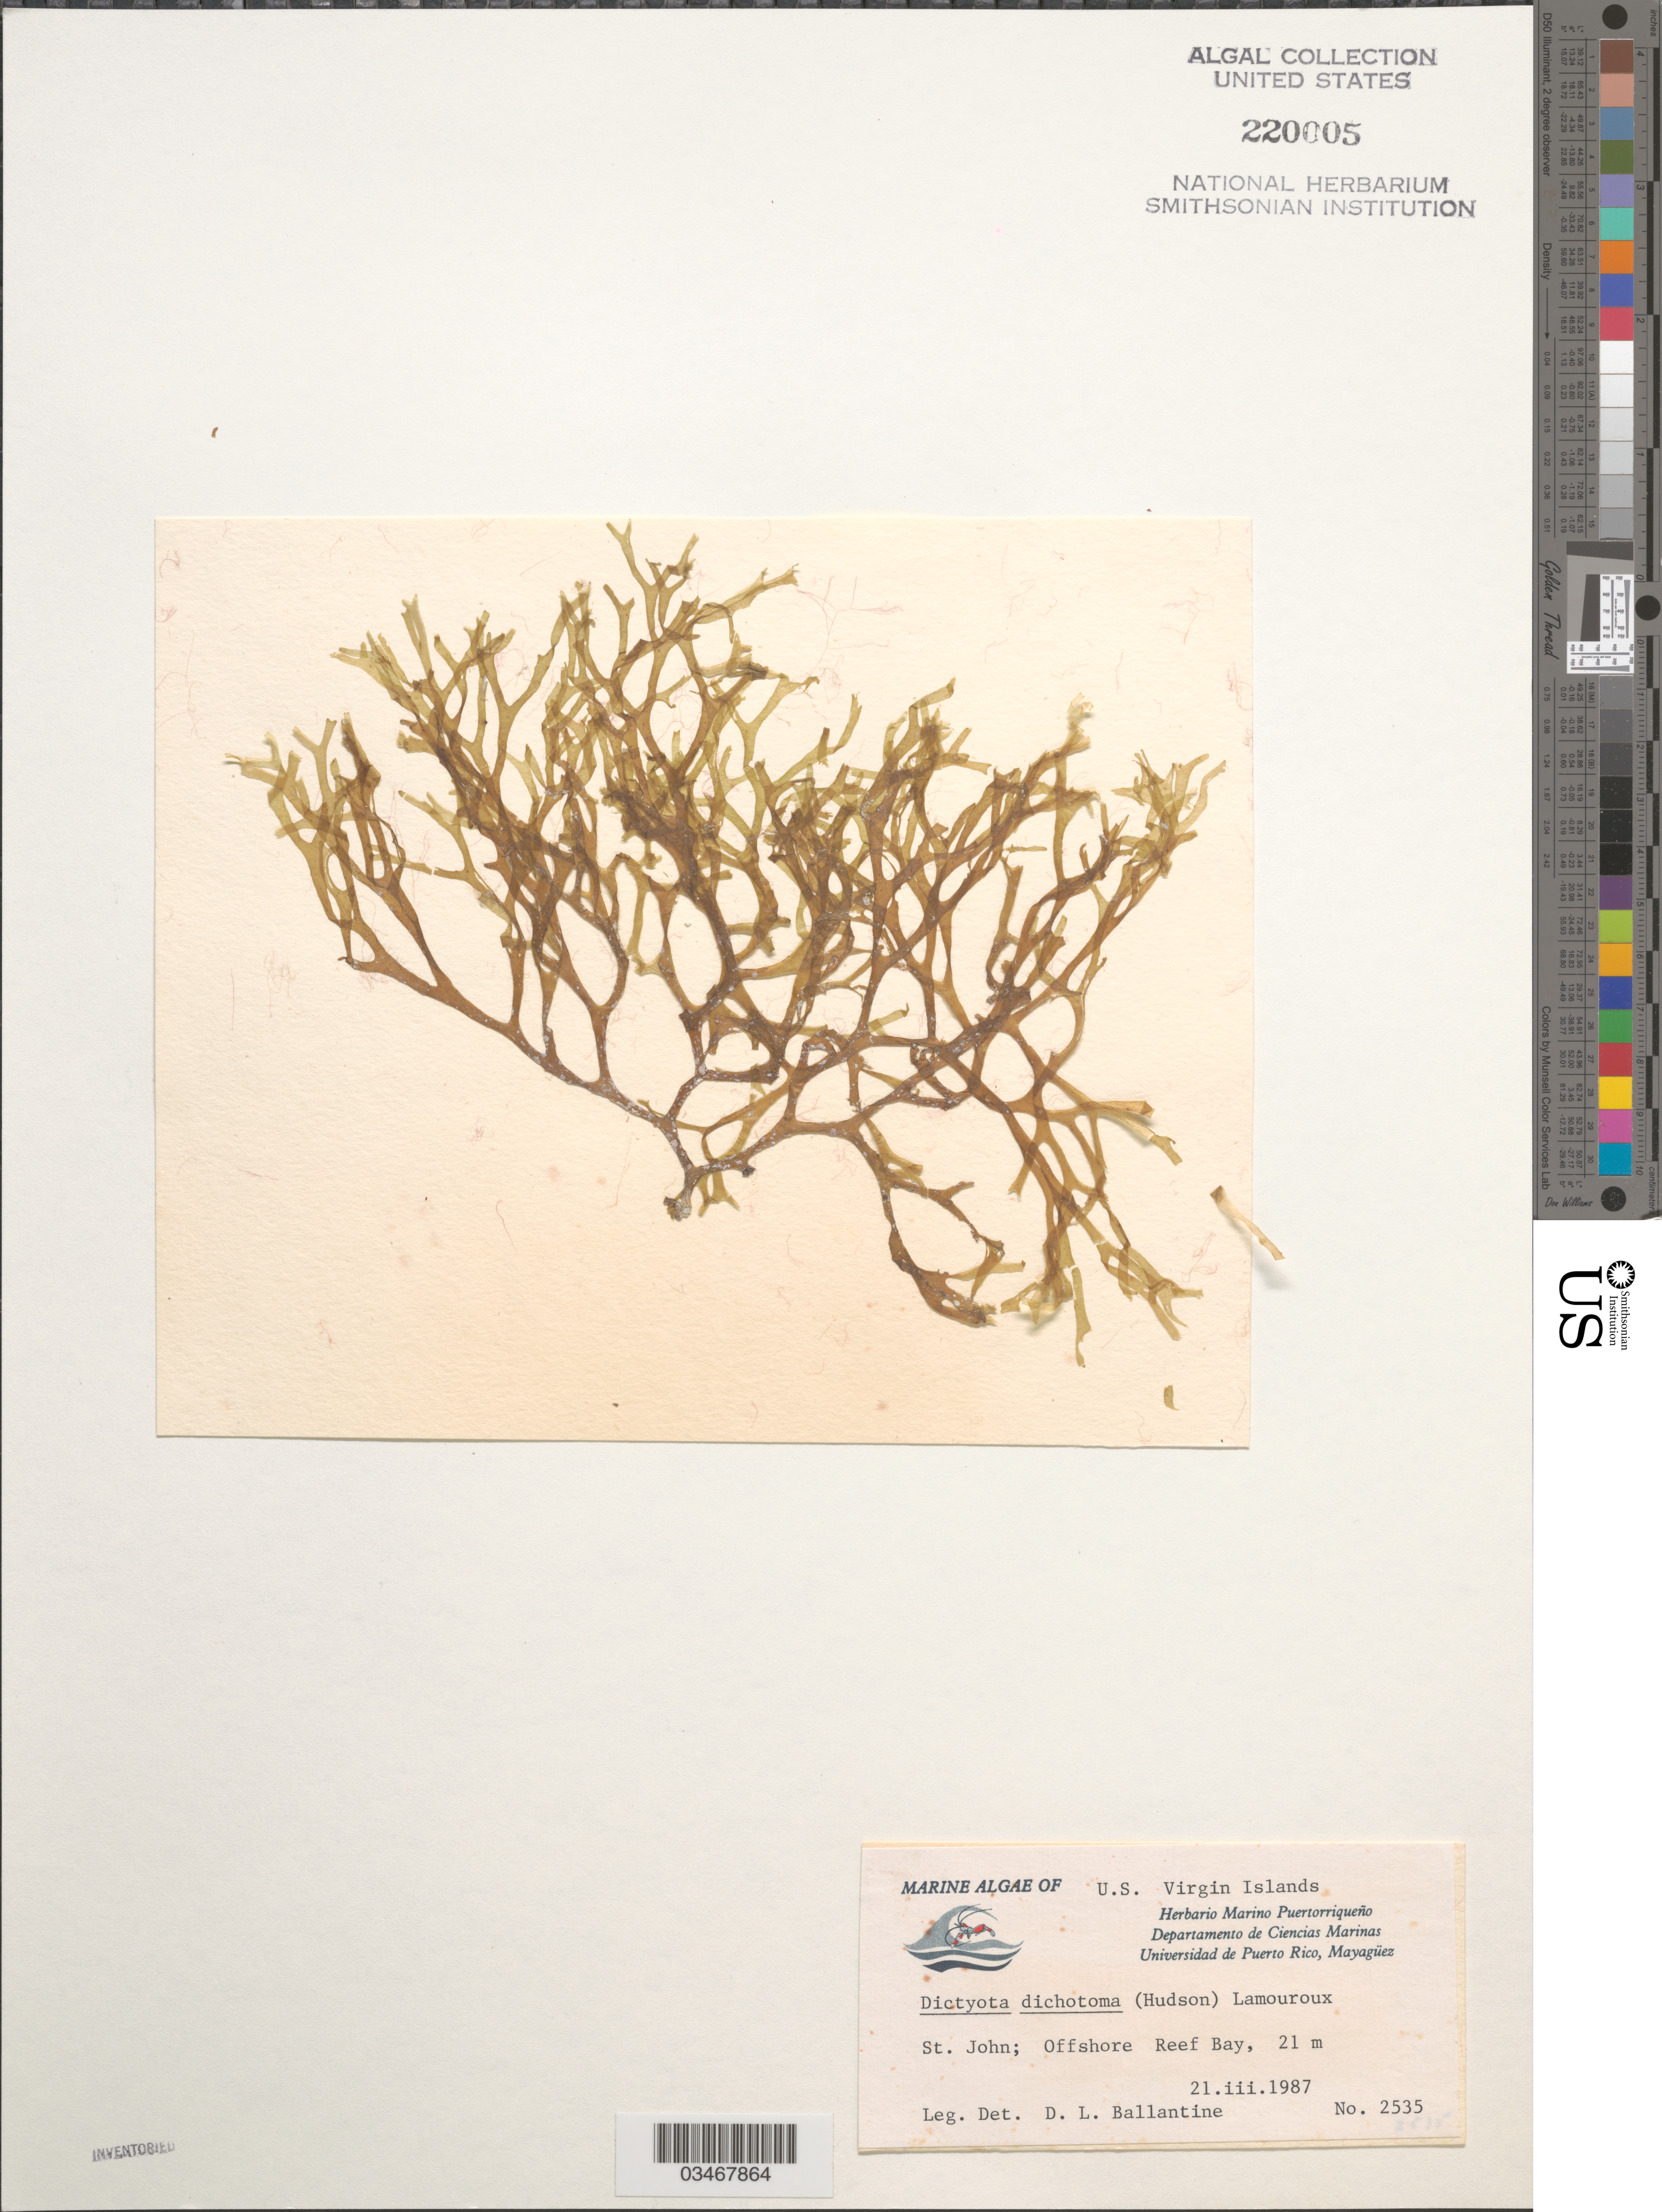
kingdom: Chromista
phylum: Ochrophyta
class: Phaeophyceae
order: Dictyotales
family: Dictyotaceae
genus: Dictyota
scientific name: Dictyota dichotoma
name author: (Huds.) J.V.Lamouroux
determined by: Ballantine, D. L.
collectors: D.L. Ballantine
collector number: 2535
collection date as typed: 21 Mar 1987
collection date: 1987-03-21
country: U.S. Virgin Islands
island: St. John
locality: Offshore Reef Bay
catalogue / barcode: US 220005